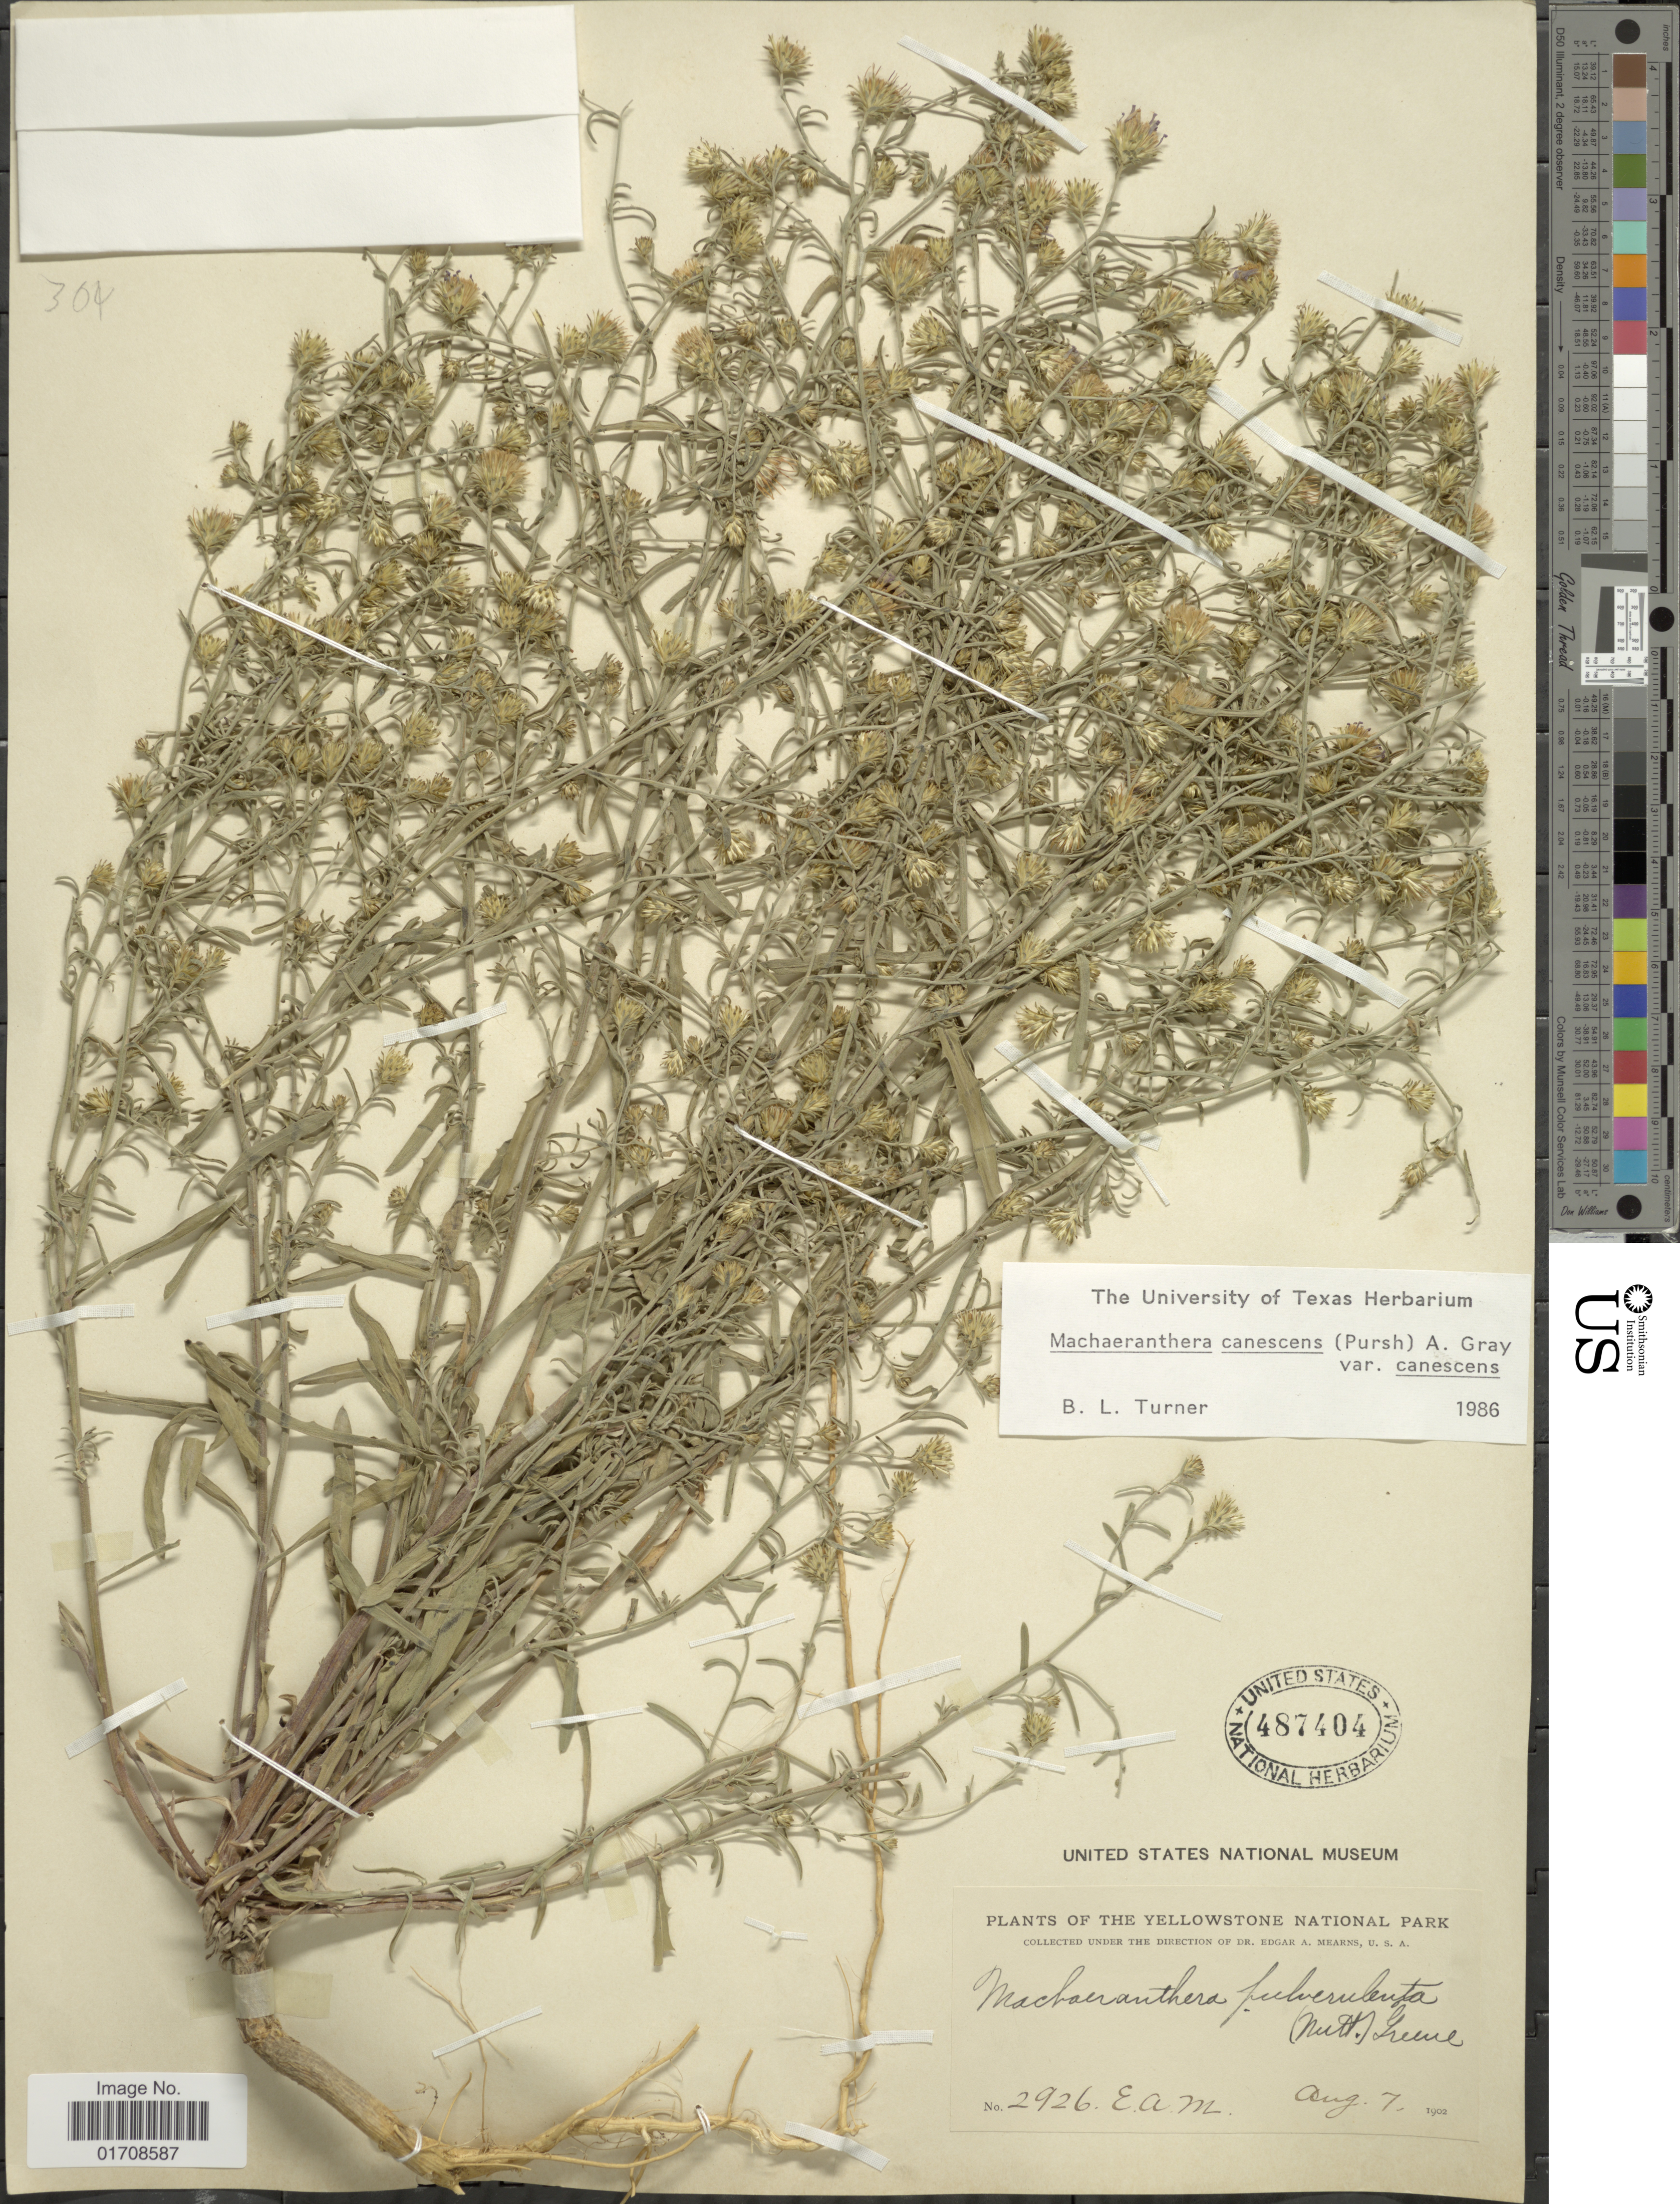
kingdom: Plantae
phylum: Tracheophyta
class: Magnoliopsida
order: Asterales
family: Asteraceae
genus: Machaeranthera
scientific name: Machaeranthera canescens var. canescens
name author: (Pursh) A. Gray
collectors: E. A. Mearns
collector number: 2926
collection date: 1902-08-07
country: United States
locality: Yellowstone National Park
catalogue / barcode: US 487404